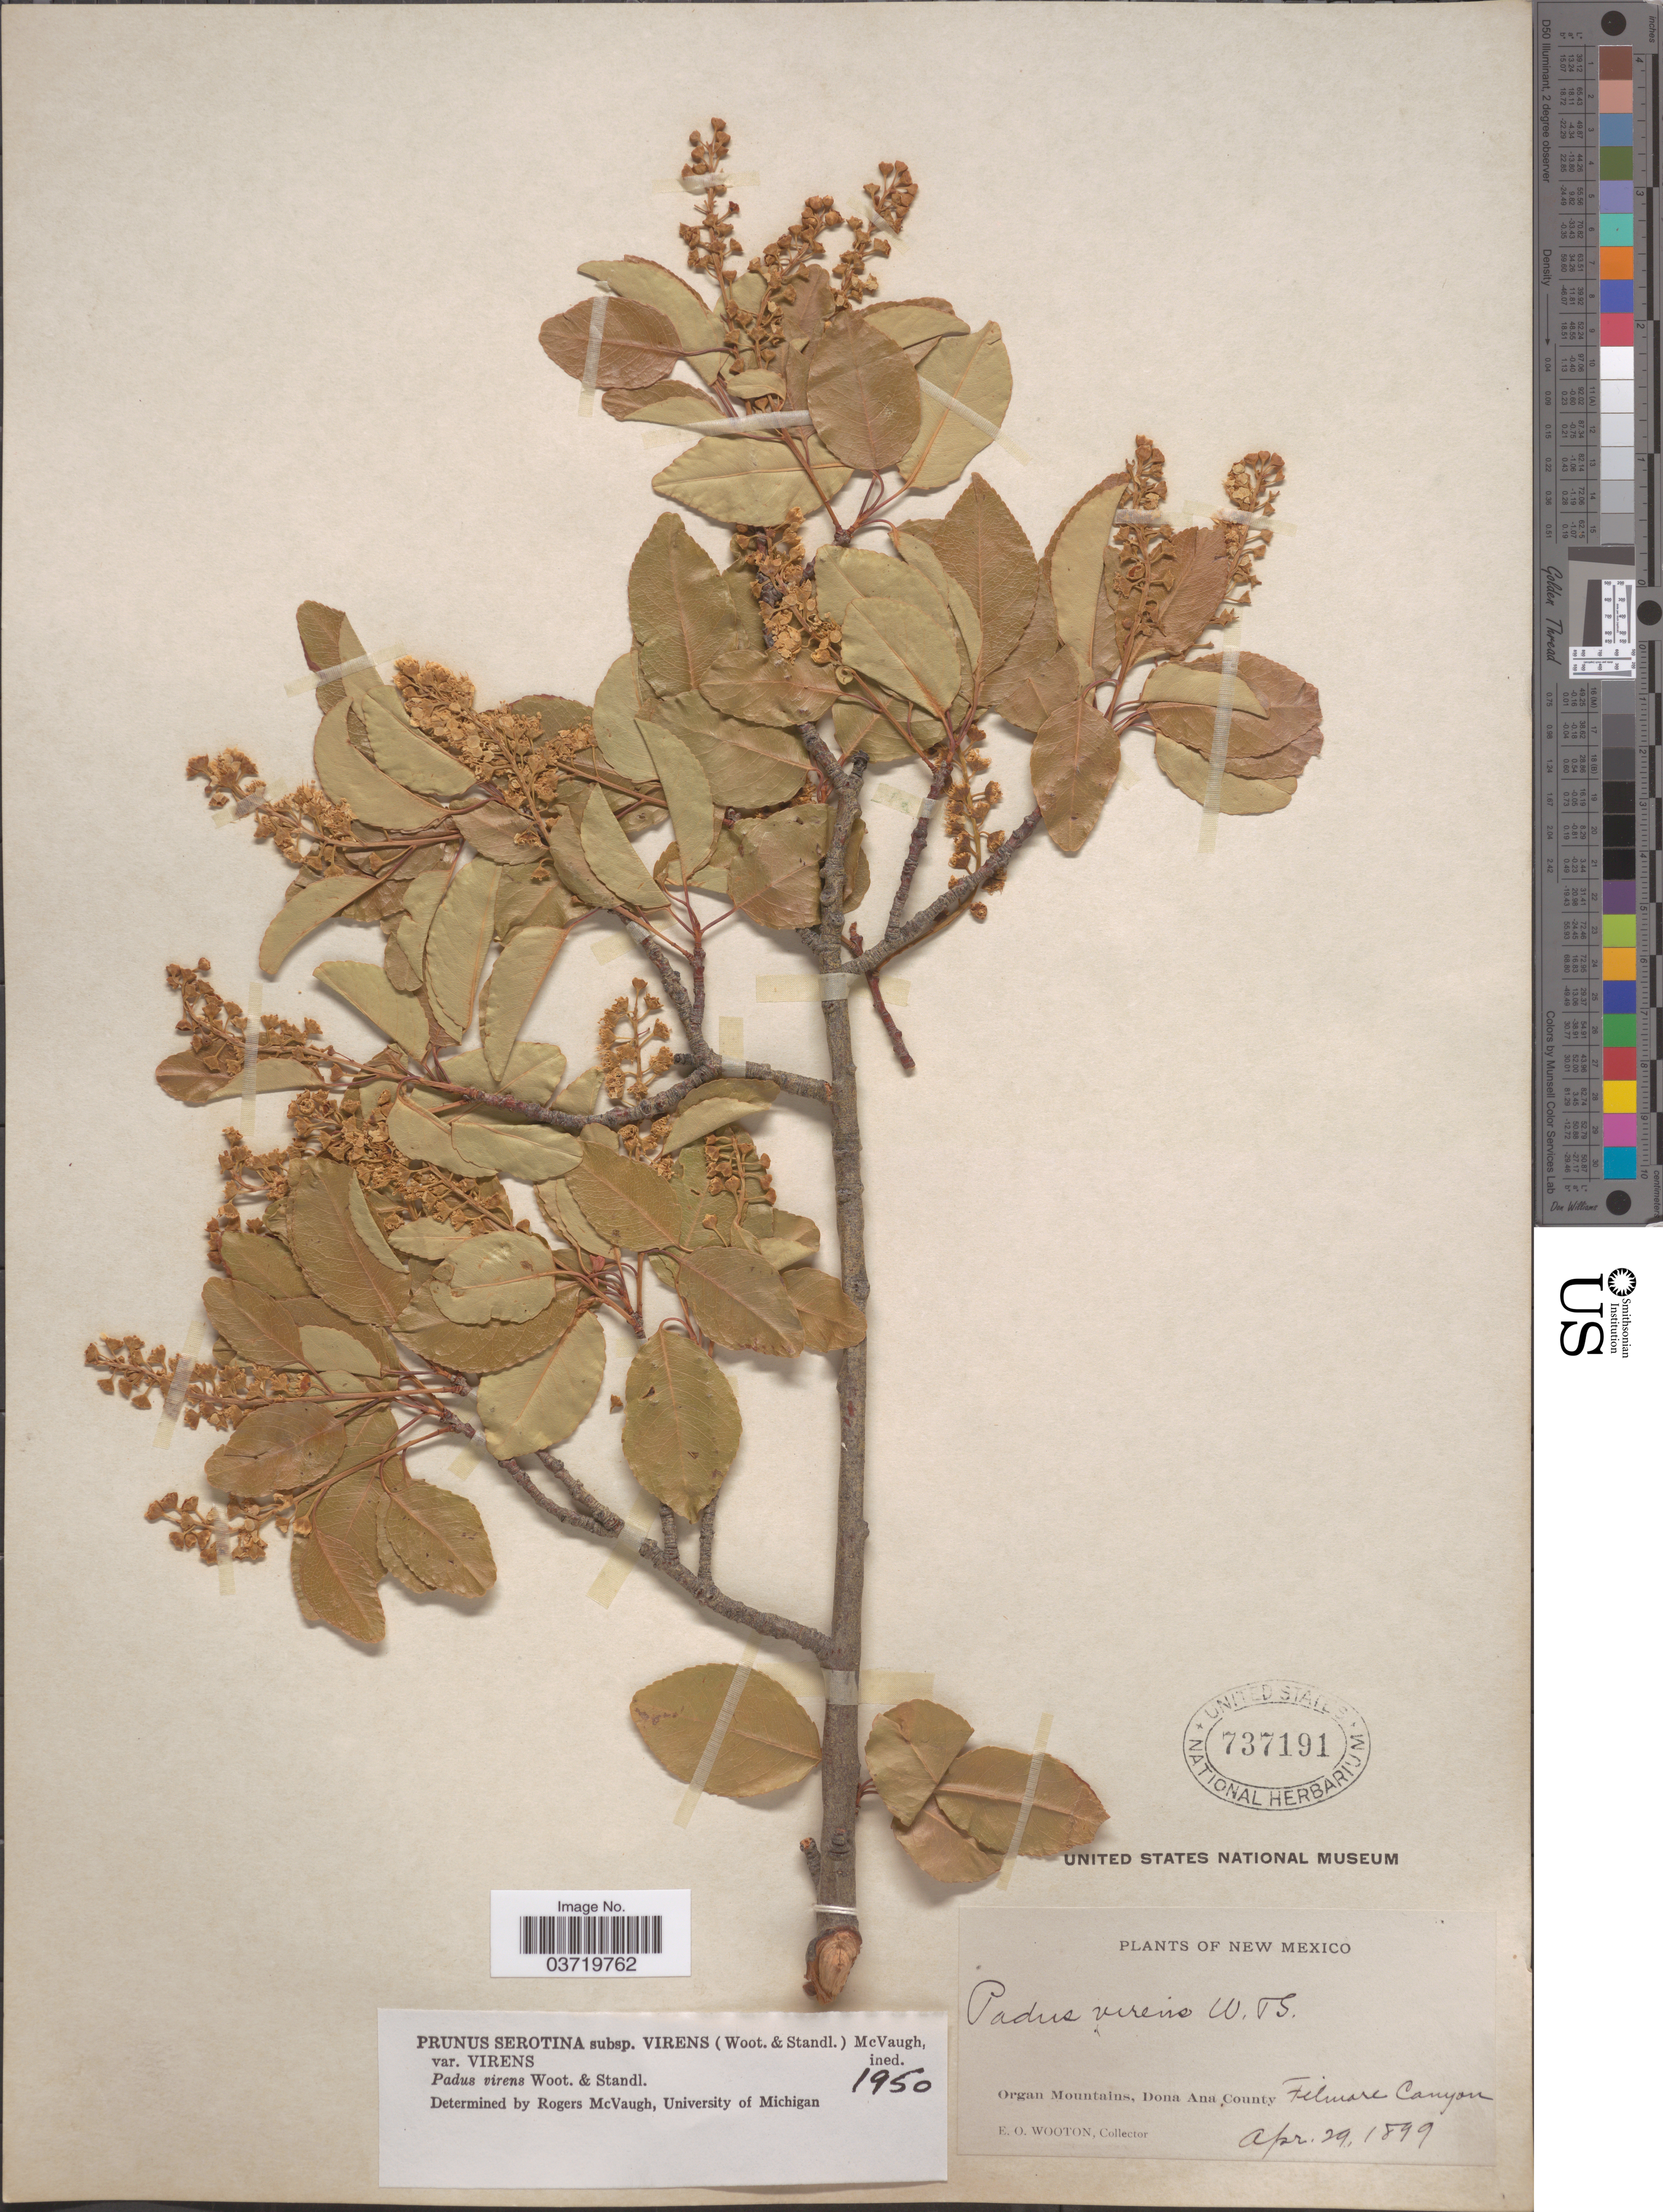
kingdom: Plantae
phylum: Tracheophyta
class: Magnoliopsida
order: Rosales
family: Rosaceae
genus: Prunus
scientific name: Prunus serotina var. rufula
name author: (Wooton & Standl.) McVaugh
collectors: E. O. Wooton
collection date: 1899-04-29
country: United States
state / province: New Mexico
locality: Organ Mountains, Dona Ana County. Filmore Canyon.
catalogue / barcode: US 737191